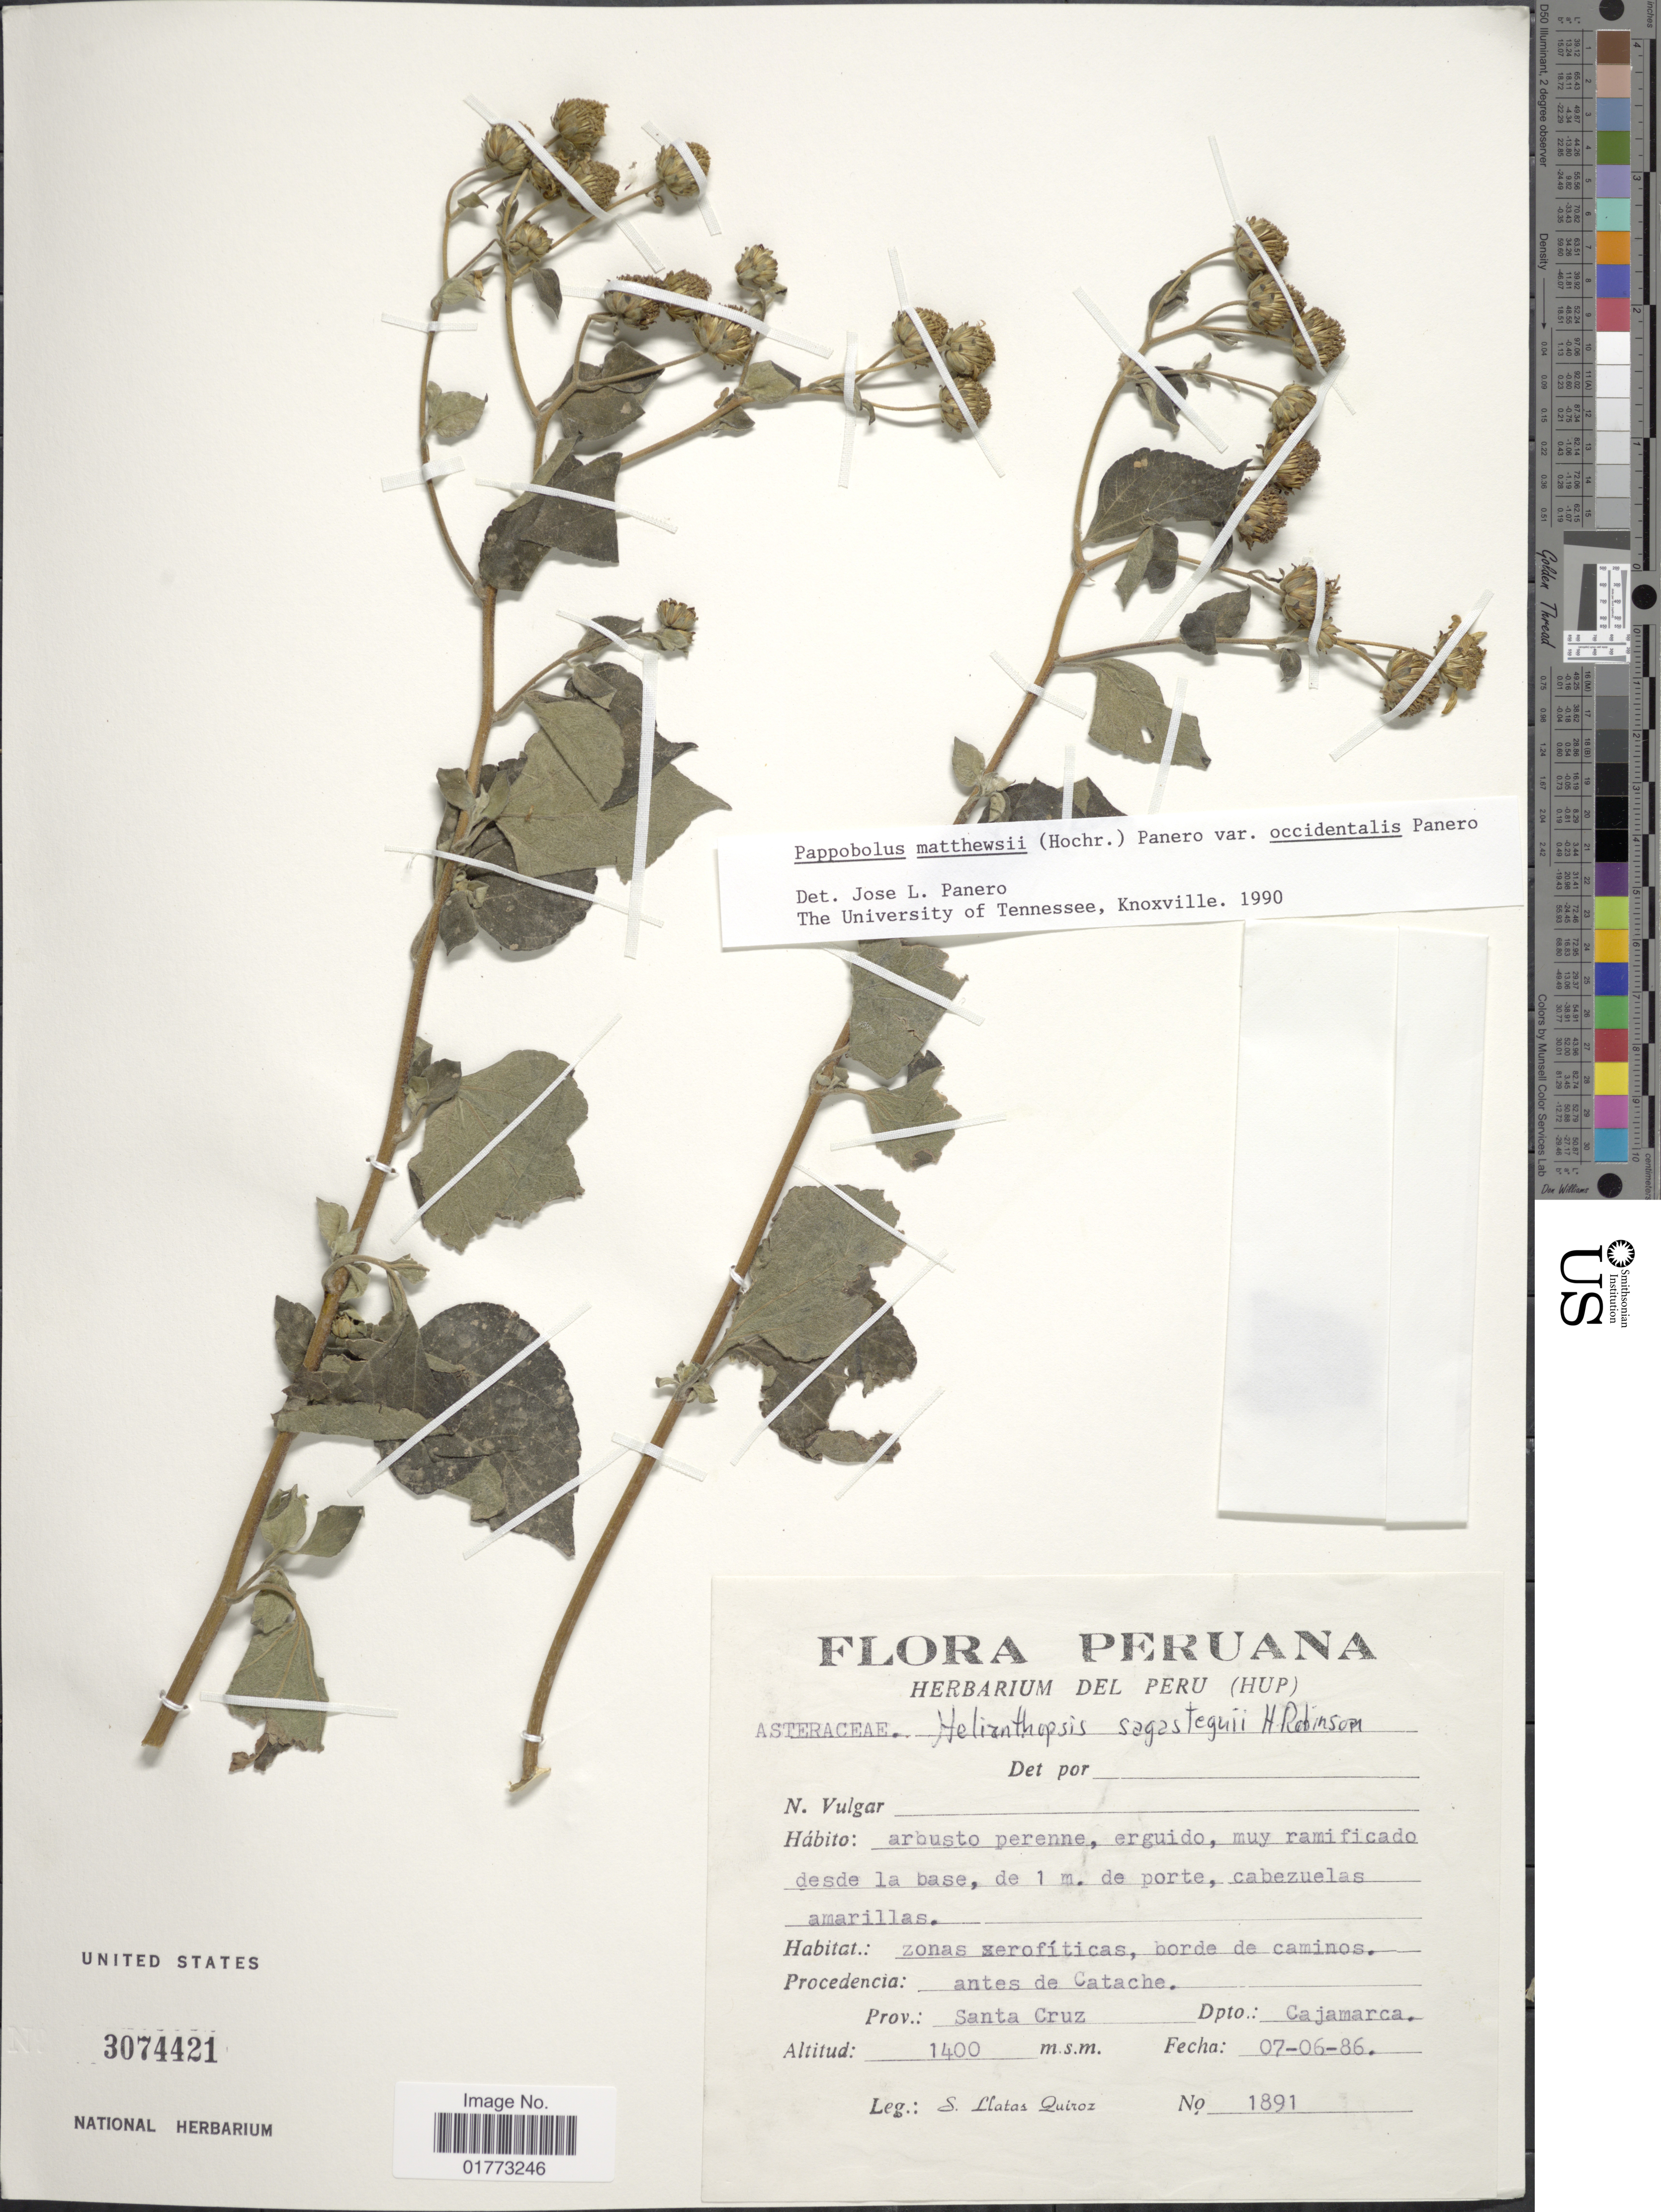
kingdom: Plantae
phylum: Tracheophyta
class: Magnoliopsida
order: Asterales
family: Asteraceae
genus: Pappobolus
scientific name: Pappobolus matthewsii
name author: (Hochr.) Panero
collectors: S. Llatas Quiroz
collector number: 1891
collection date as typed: Transcribed d/m/y: 7/6/86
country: Peru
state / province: Cajamarca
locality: Procedencia: antes de Catache, Prov.: Santa Cruz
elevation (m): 1400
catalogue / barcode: US 3074421